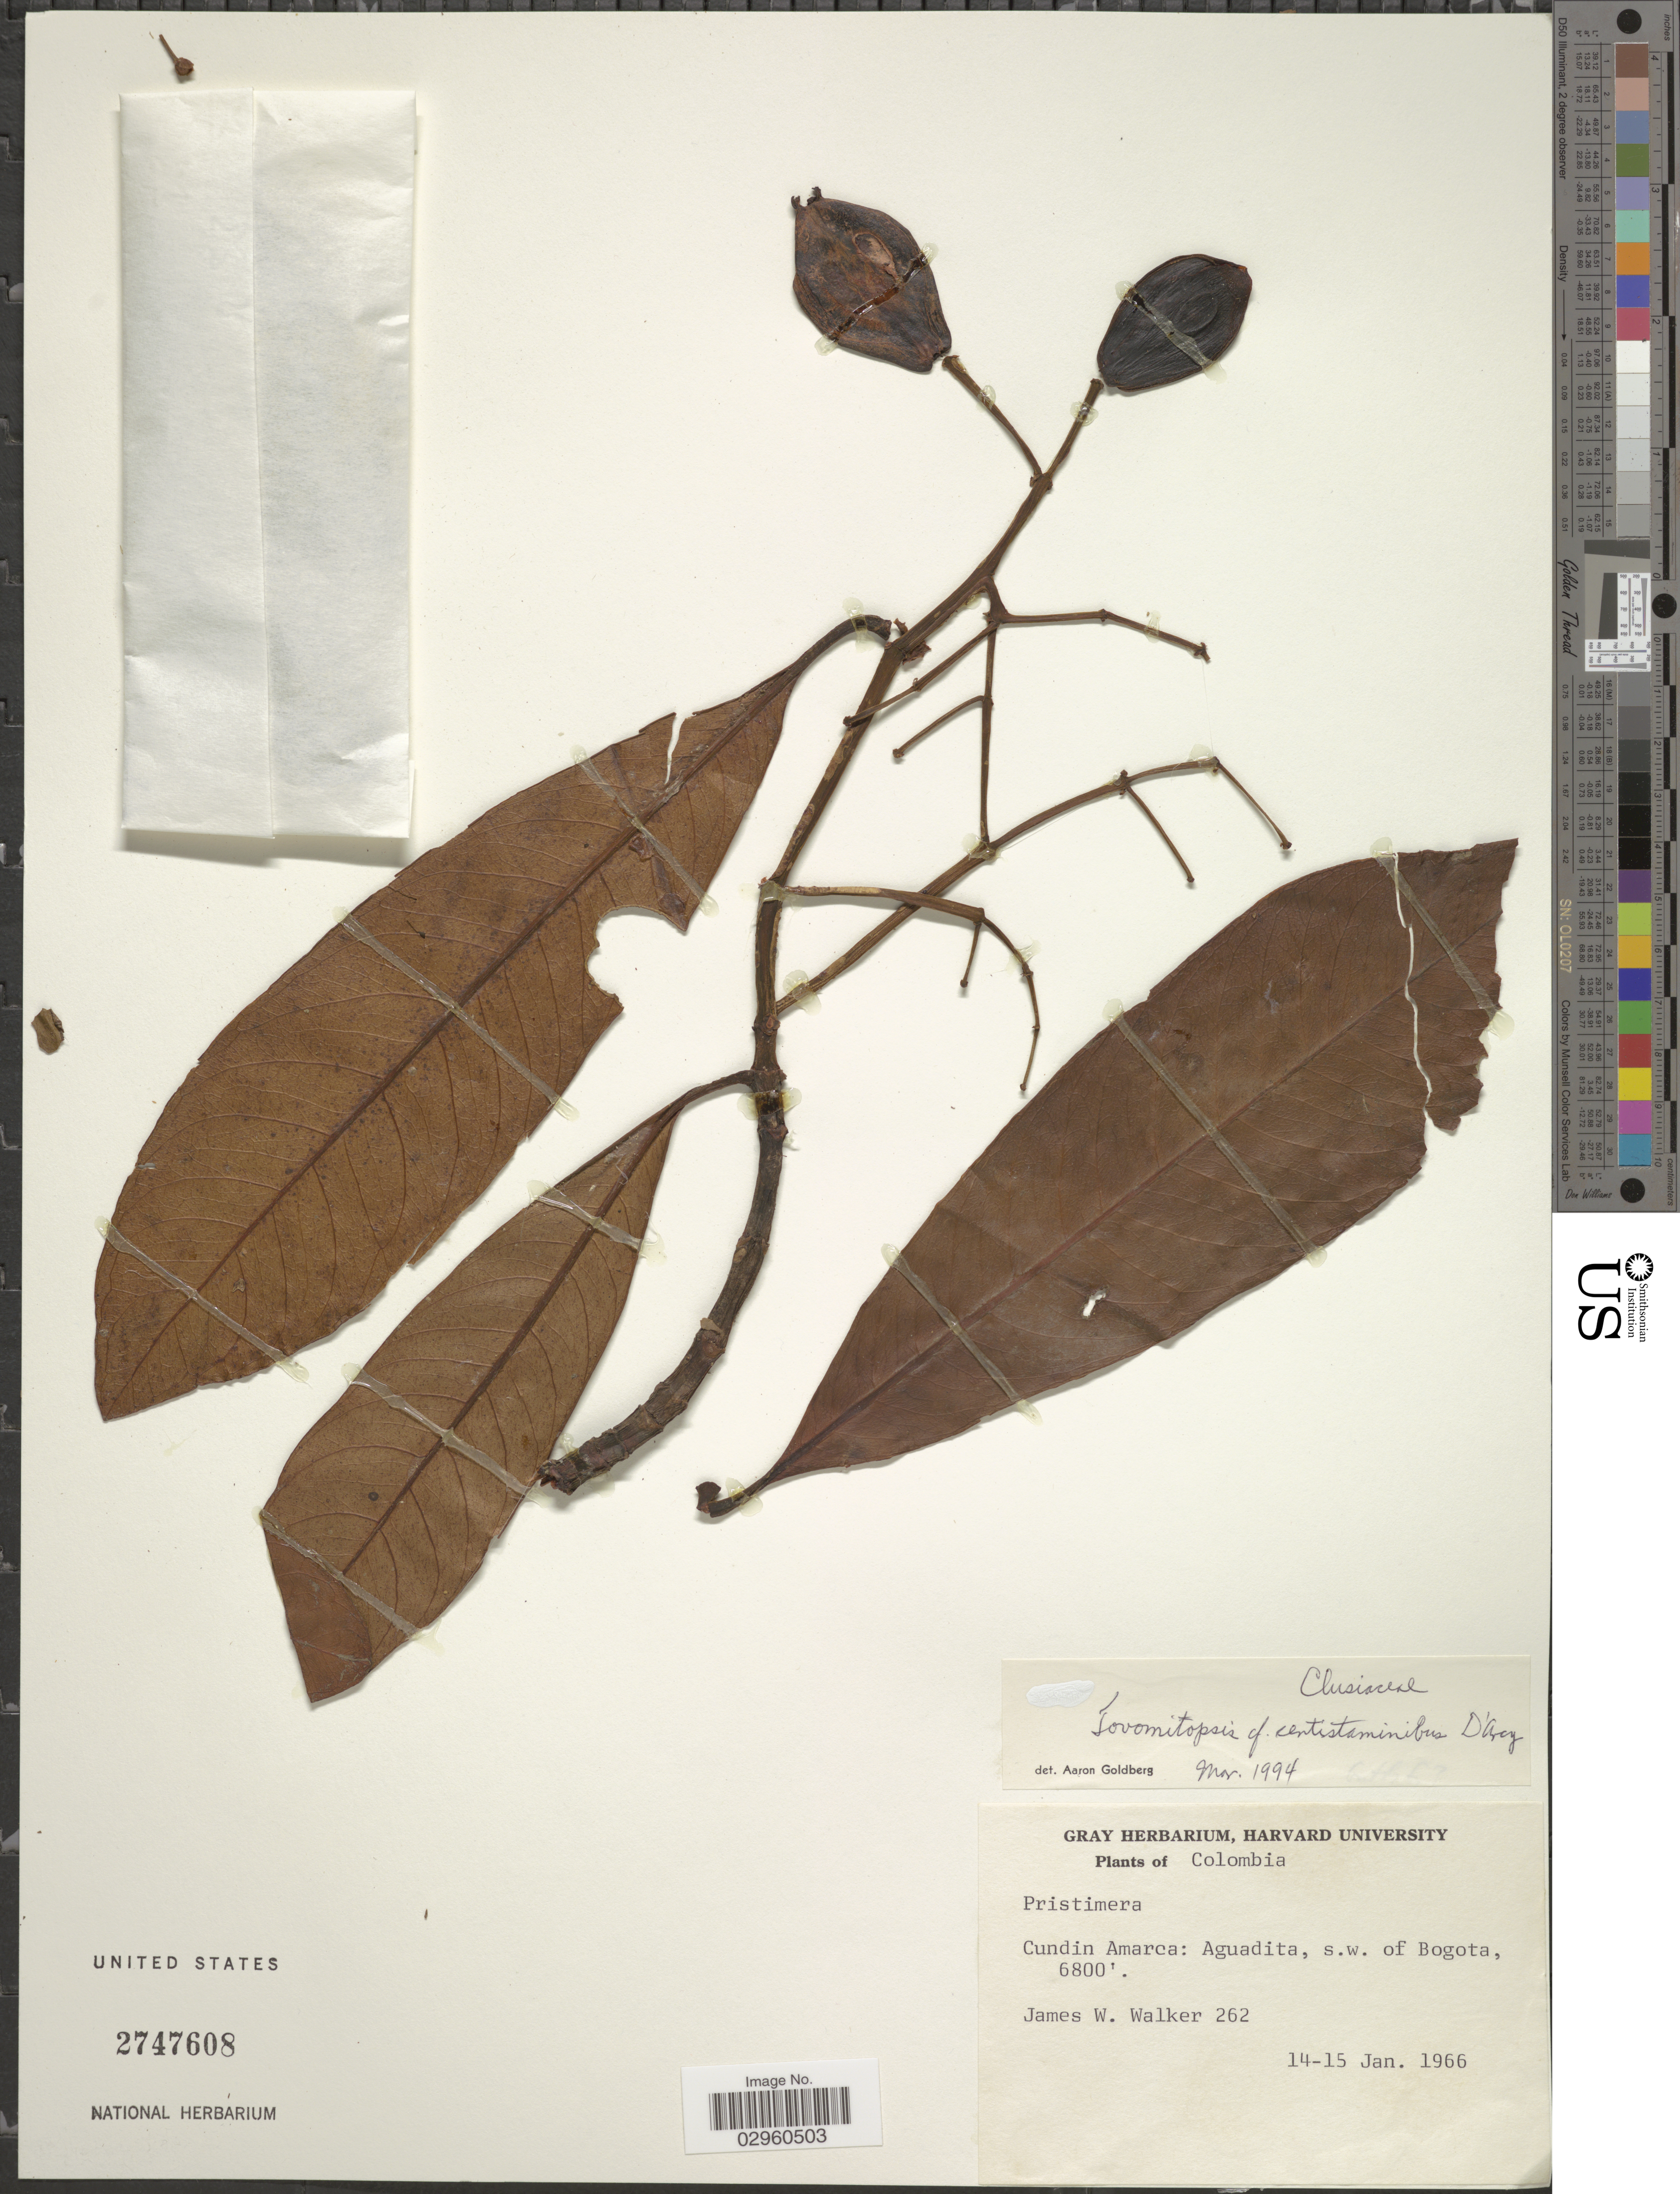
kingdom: Plantae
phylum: Tracheophyta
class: Magnoliopsida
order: Malpighiales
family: Clusiaceae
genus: Tovomitopsis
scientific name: Tovomitopsis centistaminibus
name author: D'Arcy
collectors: J. W. Walker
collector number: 262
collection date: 1966-01-14/1966-01-15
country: Colombia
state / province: Cundinamarca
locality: Cundun Amarca: Aguadita, s.w. of Bogota.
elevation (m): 2073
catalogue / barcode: US 2747608